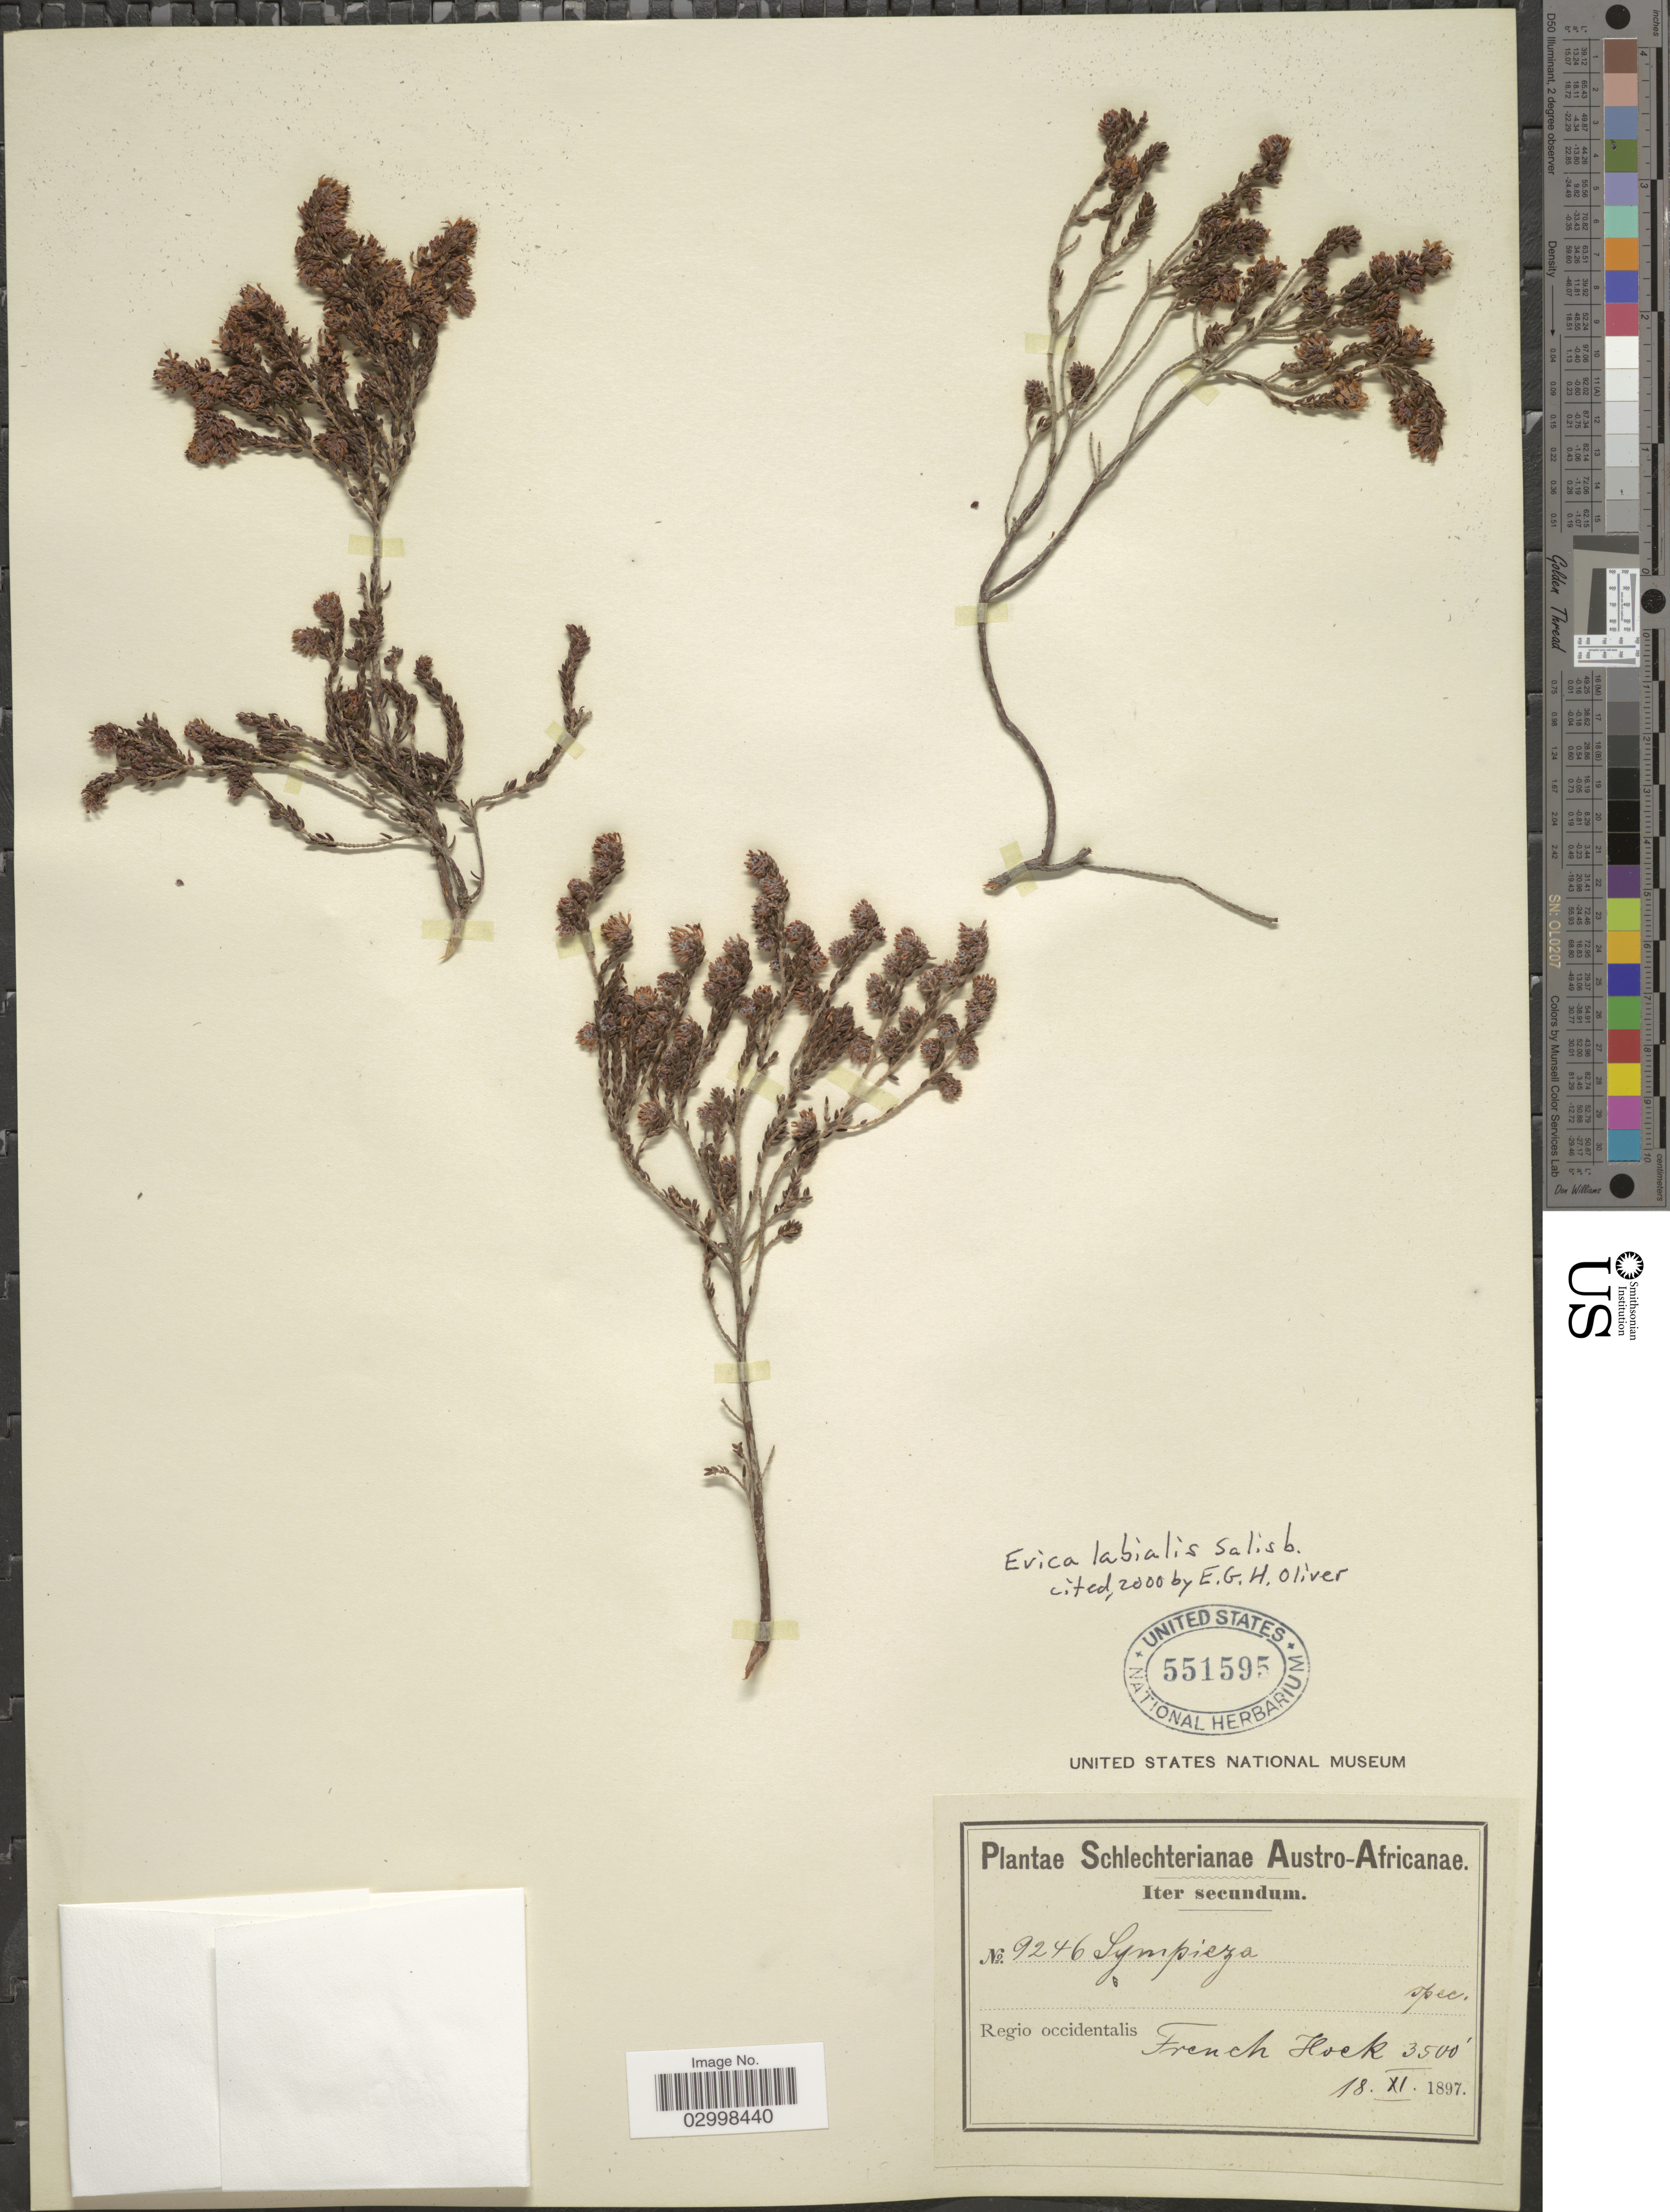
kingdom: Plantae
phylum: Tracheophyta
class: Magnoliopsida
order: Ericales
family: Ericaceae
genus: Erica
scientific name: Erica labialis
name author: Salisb.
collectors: Schlechter, --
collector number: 9246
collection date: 1897-11-18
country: South Africa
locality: Austro-Africanae, Regio occidentalis, French Hoek.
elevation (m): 1067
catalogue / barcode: US 551595